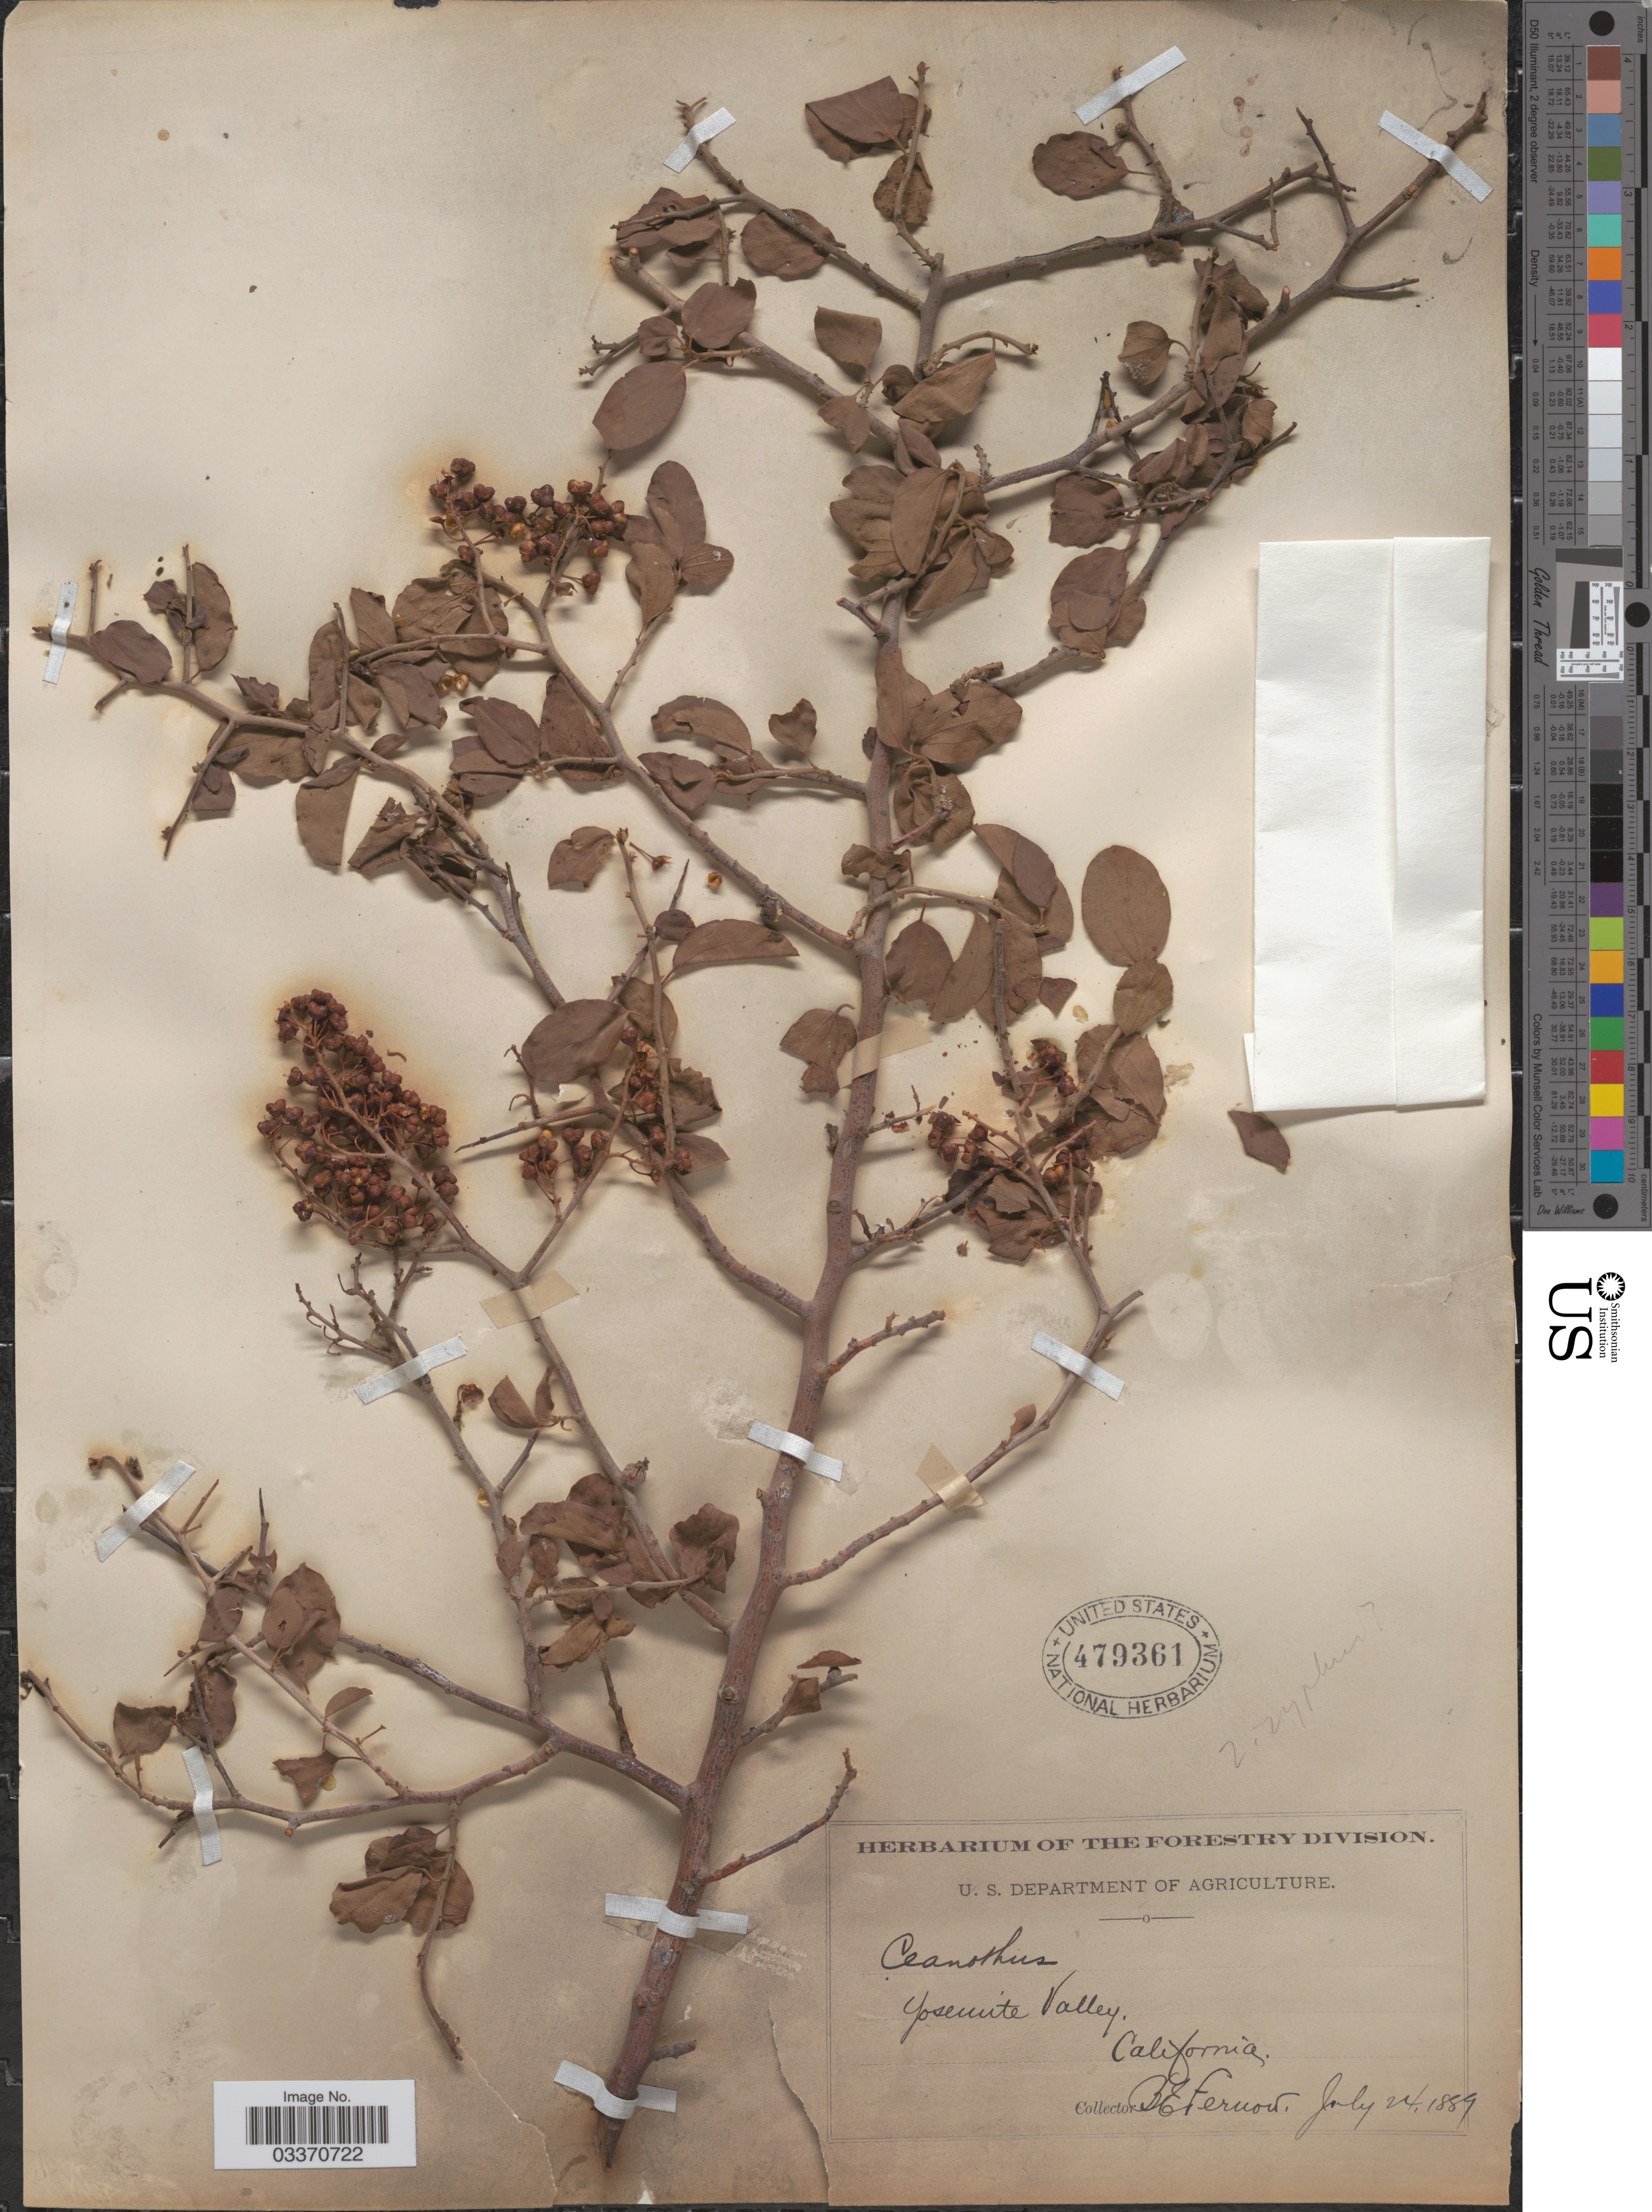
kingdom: Plantae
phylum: Tracheophyta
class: Magnoliopsida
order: Rosales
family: Rhamnaceae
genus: Ceanothus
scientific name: Ceanothus sp.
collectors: B. Fernow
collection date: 1889-07-24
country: United States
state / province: California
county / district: Mariposa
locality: Yosemite Valley.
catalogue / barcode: US 479361